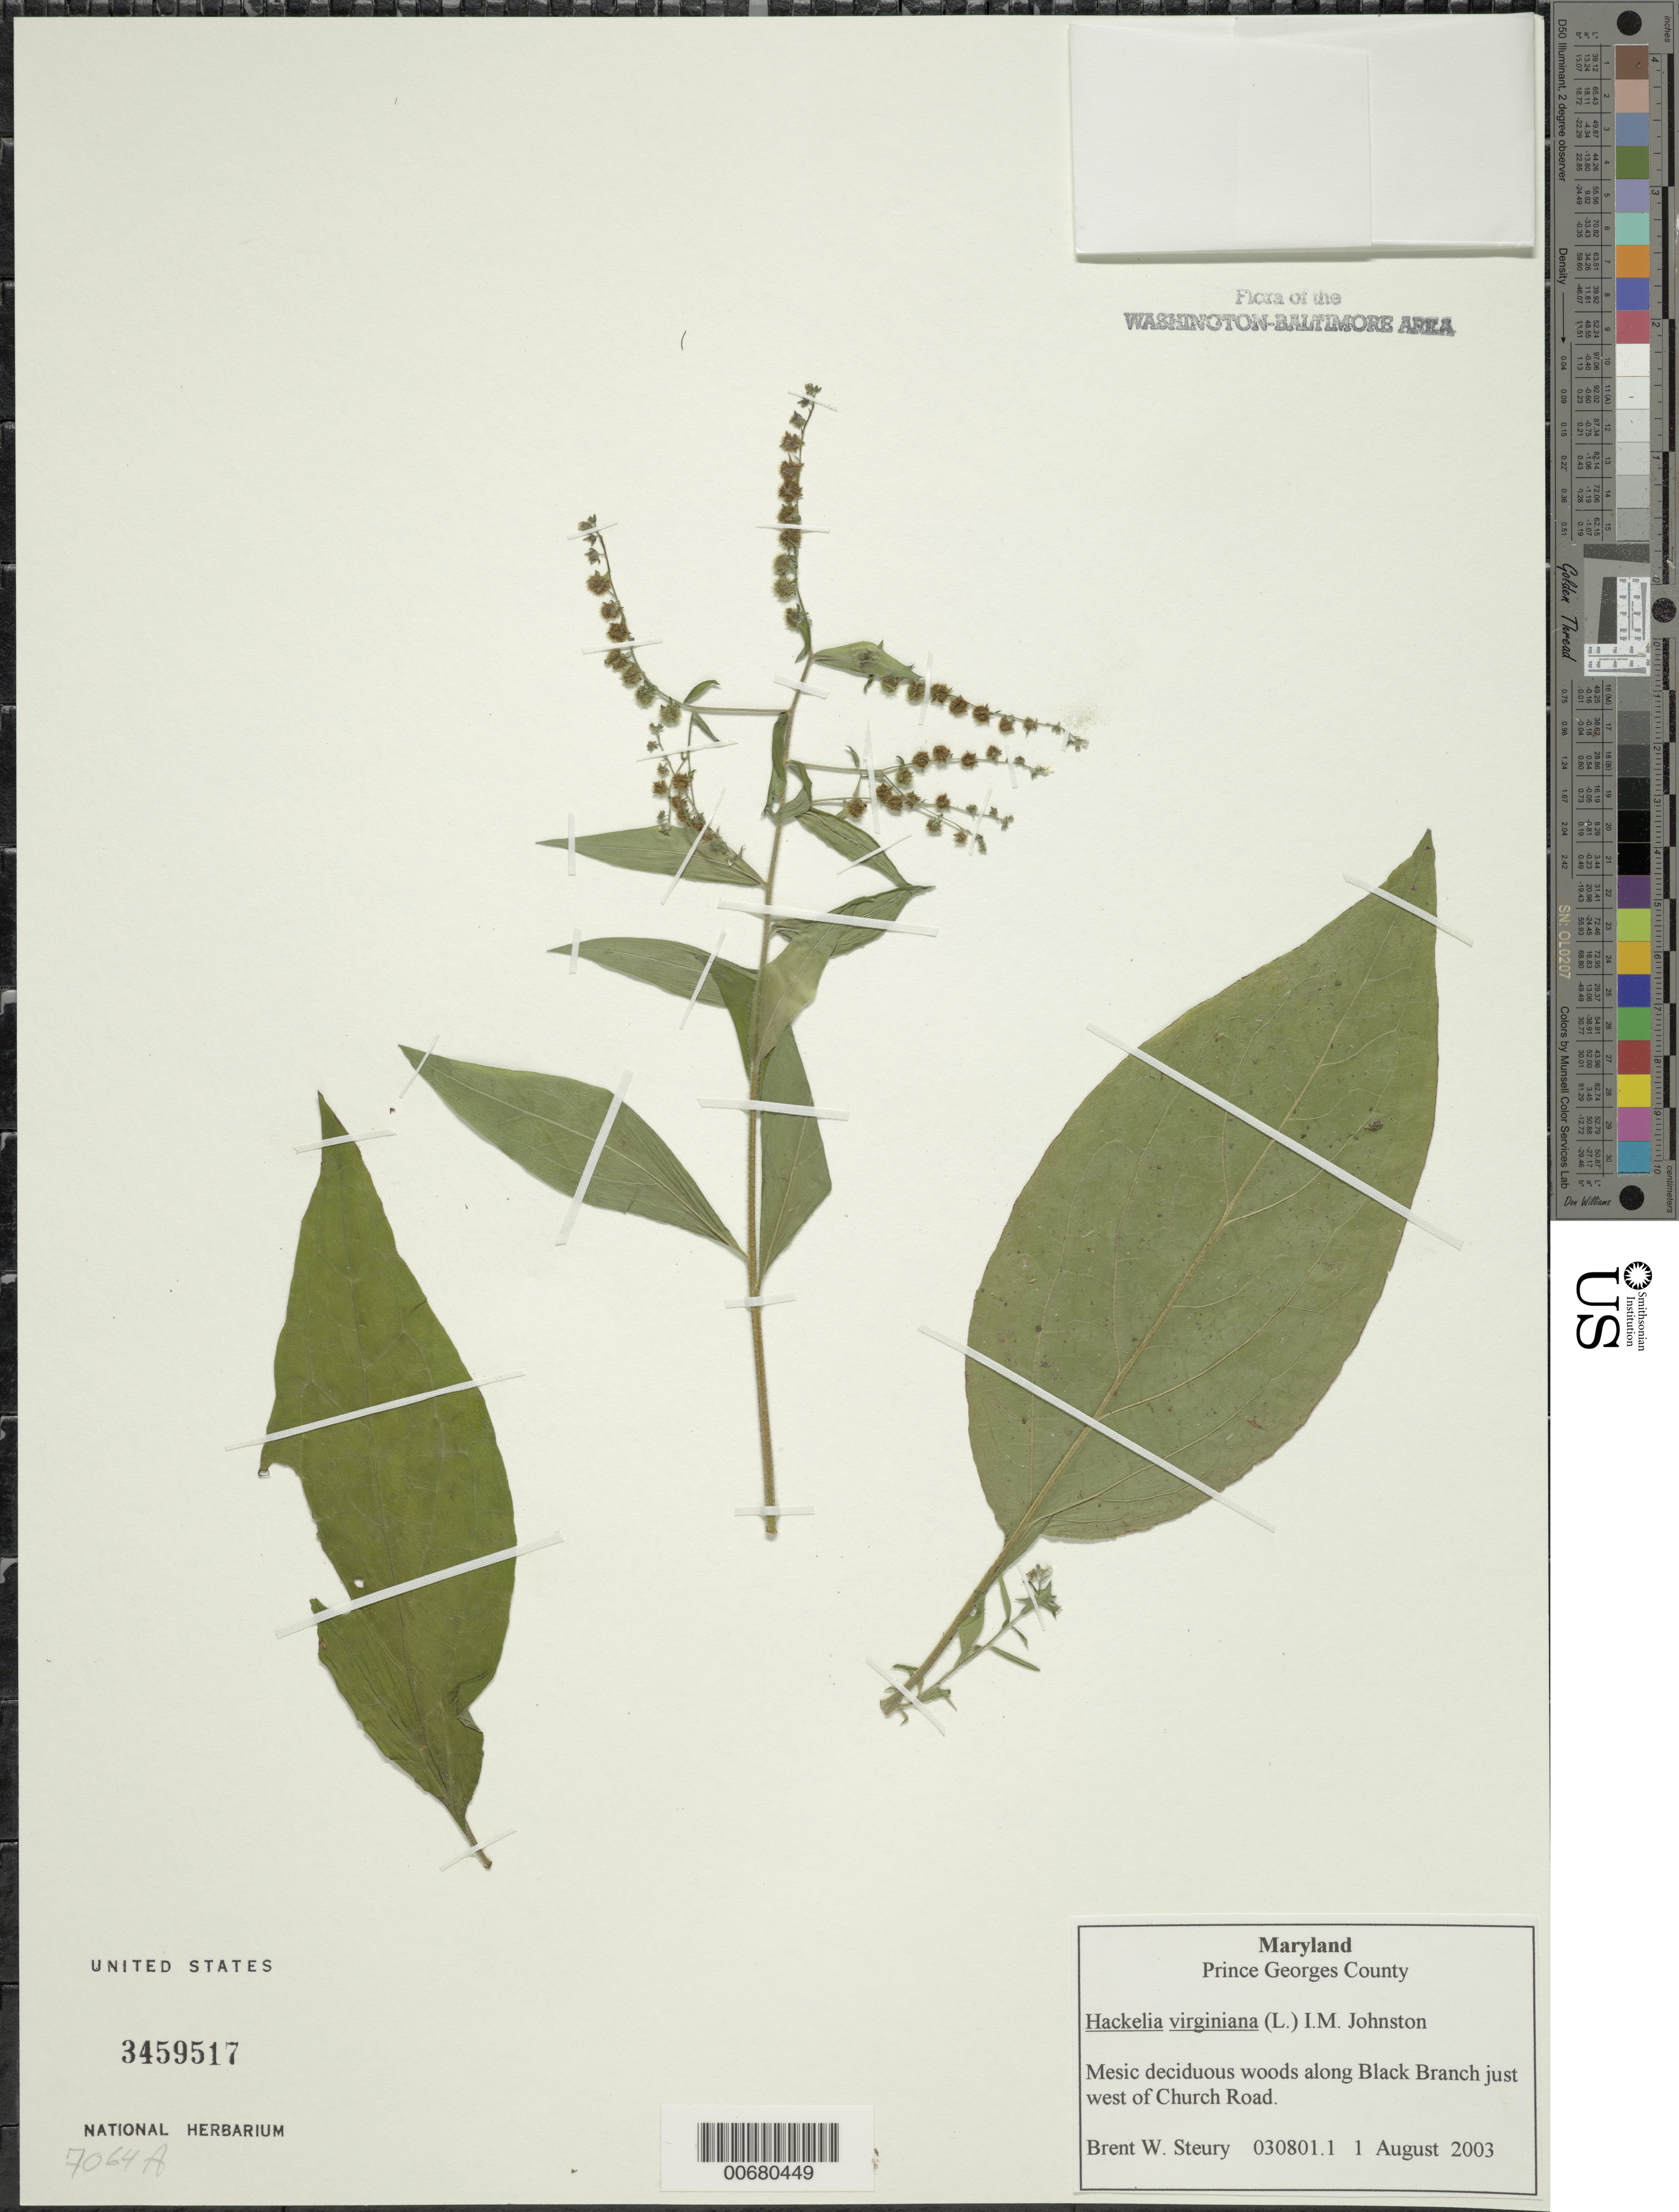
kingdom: Plantae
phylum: Tracheophyta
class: Magnoliopsida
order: Boraginales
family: Boraginaceae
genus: Hackelia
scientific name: Hackelia virginiana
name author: (L.) I.M. Johnst.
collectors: B. Steury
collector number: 030801.1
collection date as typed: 01 Aug 2003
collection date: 2003-08-01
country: United States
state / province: Maryland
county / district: Prince George's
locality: Along Black Branch just west of Church Road.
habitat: Mesic deciduous woods.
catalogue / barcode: US 3459517